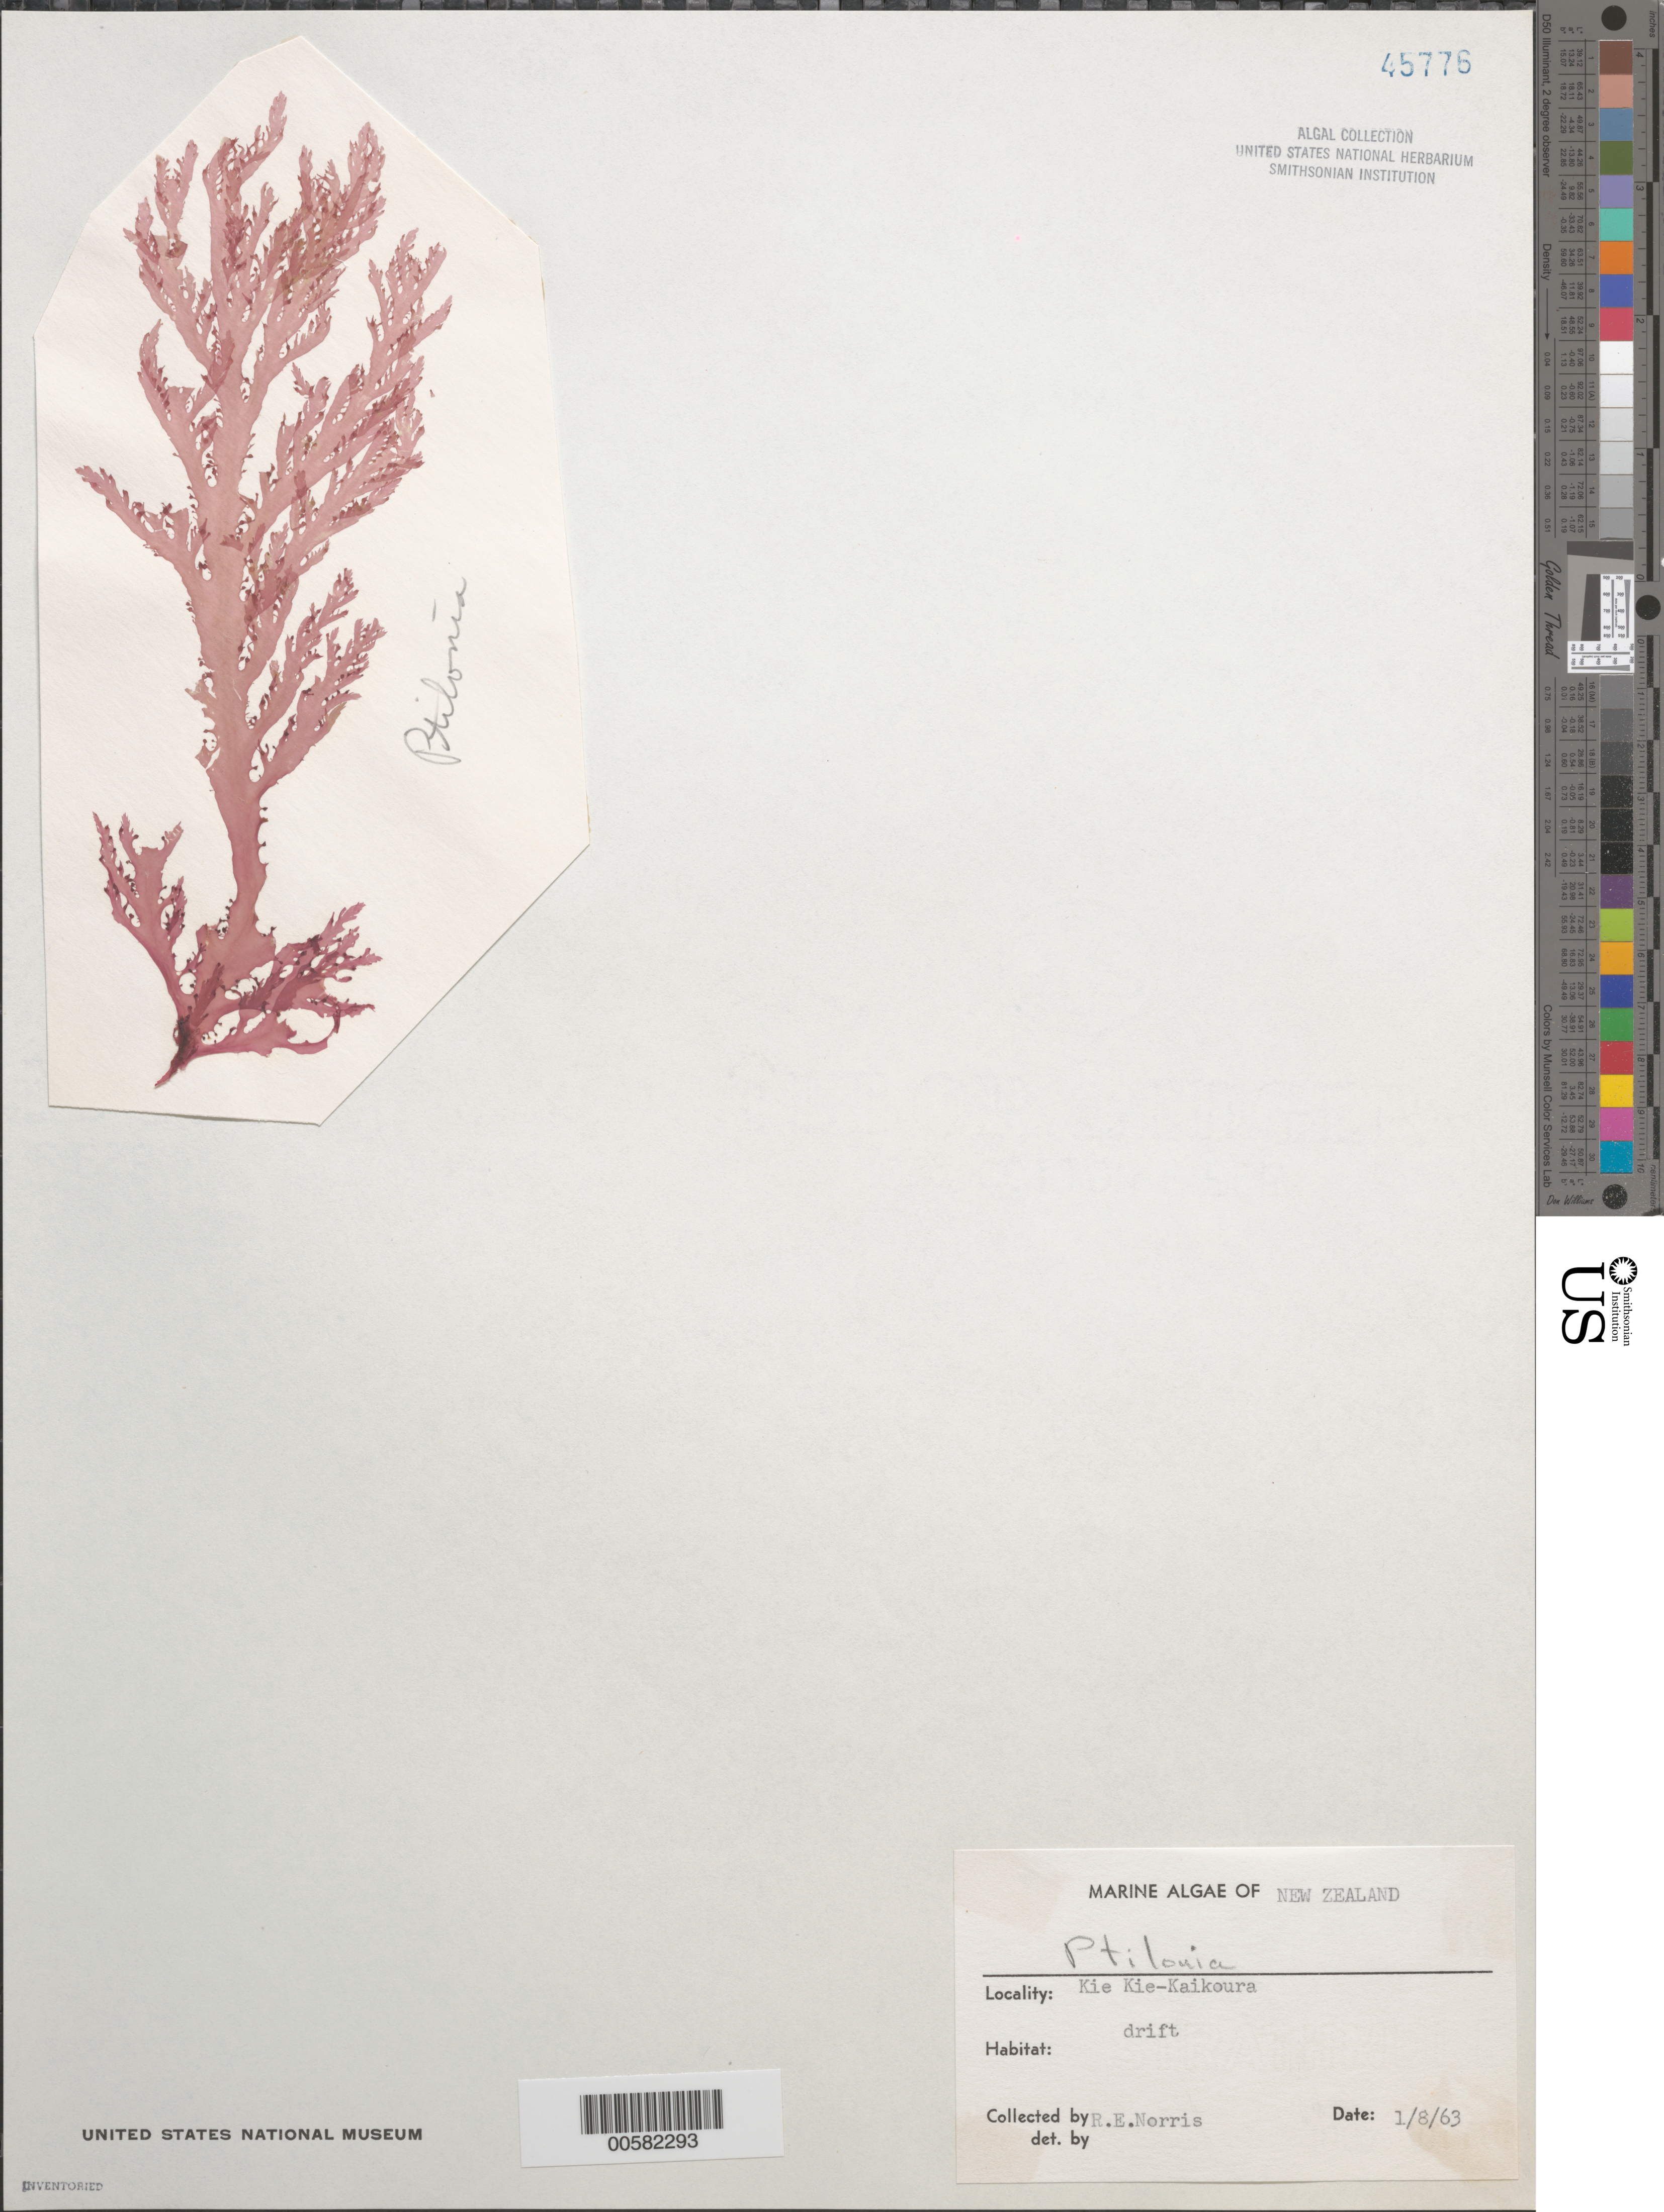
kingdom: Plantae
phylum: Rhodophyta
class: Florideophyceae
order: Bonnemaisoniales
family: Bonnemaisoniaceae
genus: Ptilonia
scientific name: Ptilonia sp.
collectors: R. E. Norris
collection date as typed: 08 Jan 1963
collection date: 1963-01-08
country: New Zealand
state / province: Canterbury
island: South Island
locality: Kie Kie-Kaikoura Coast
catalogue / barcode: US 45776